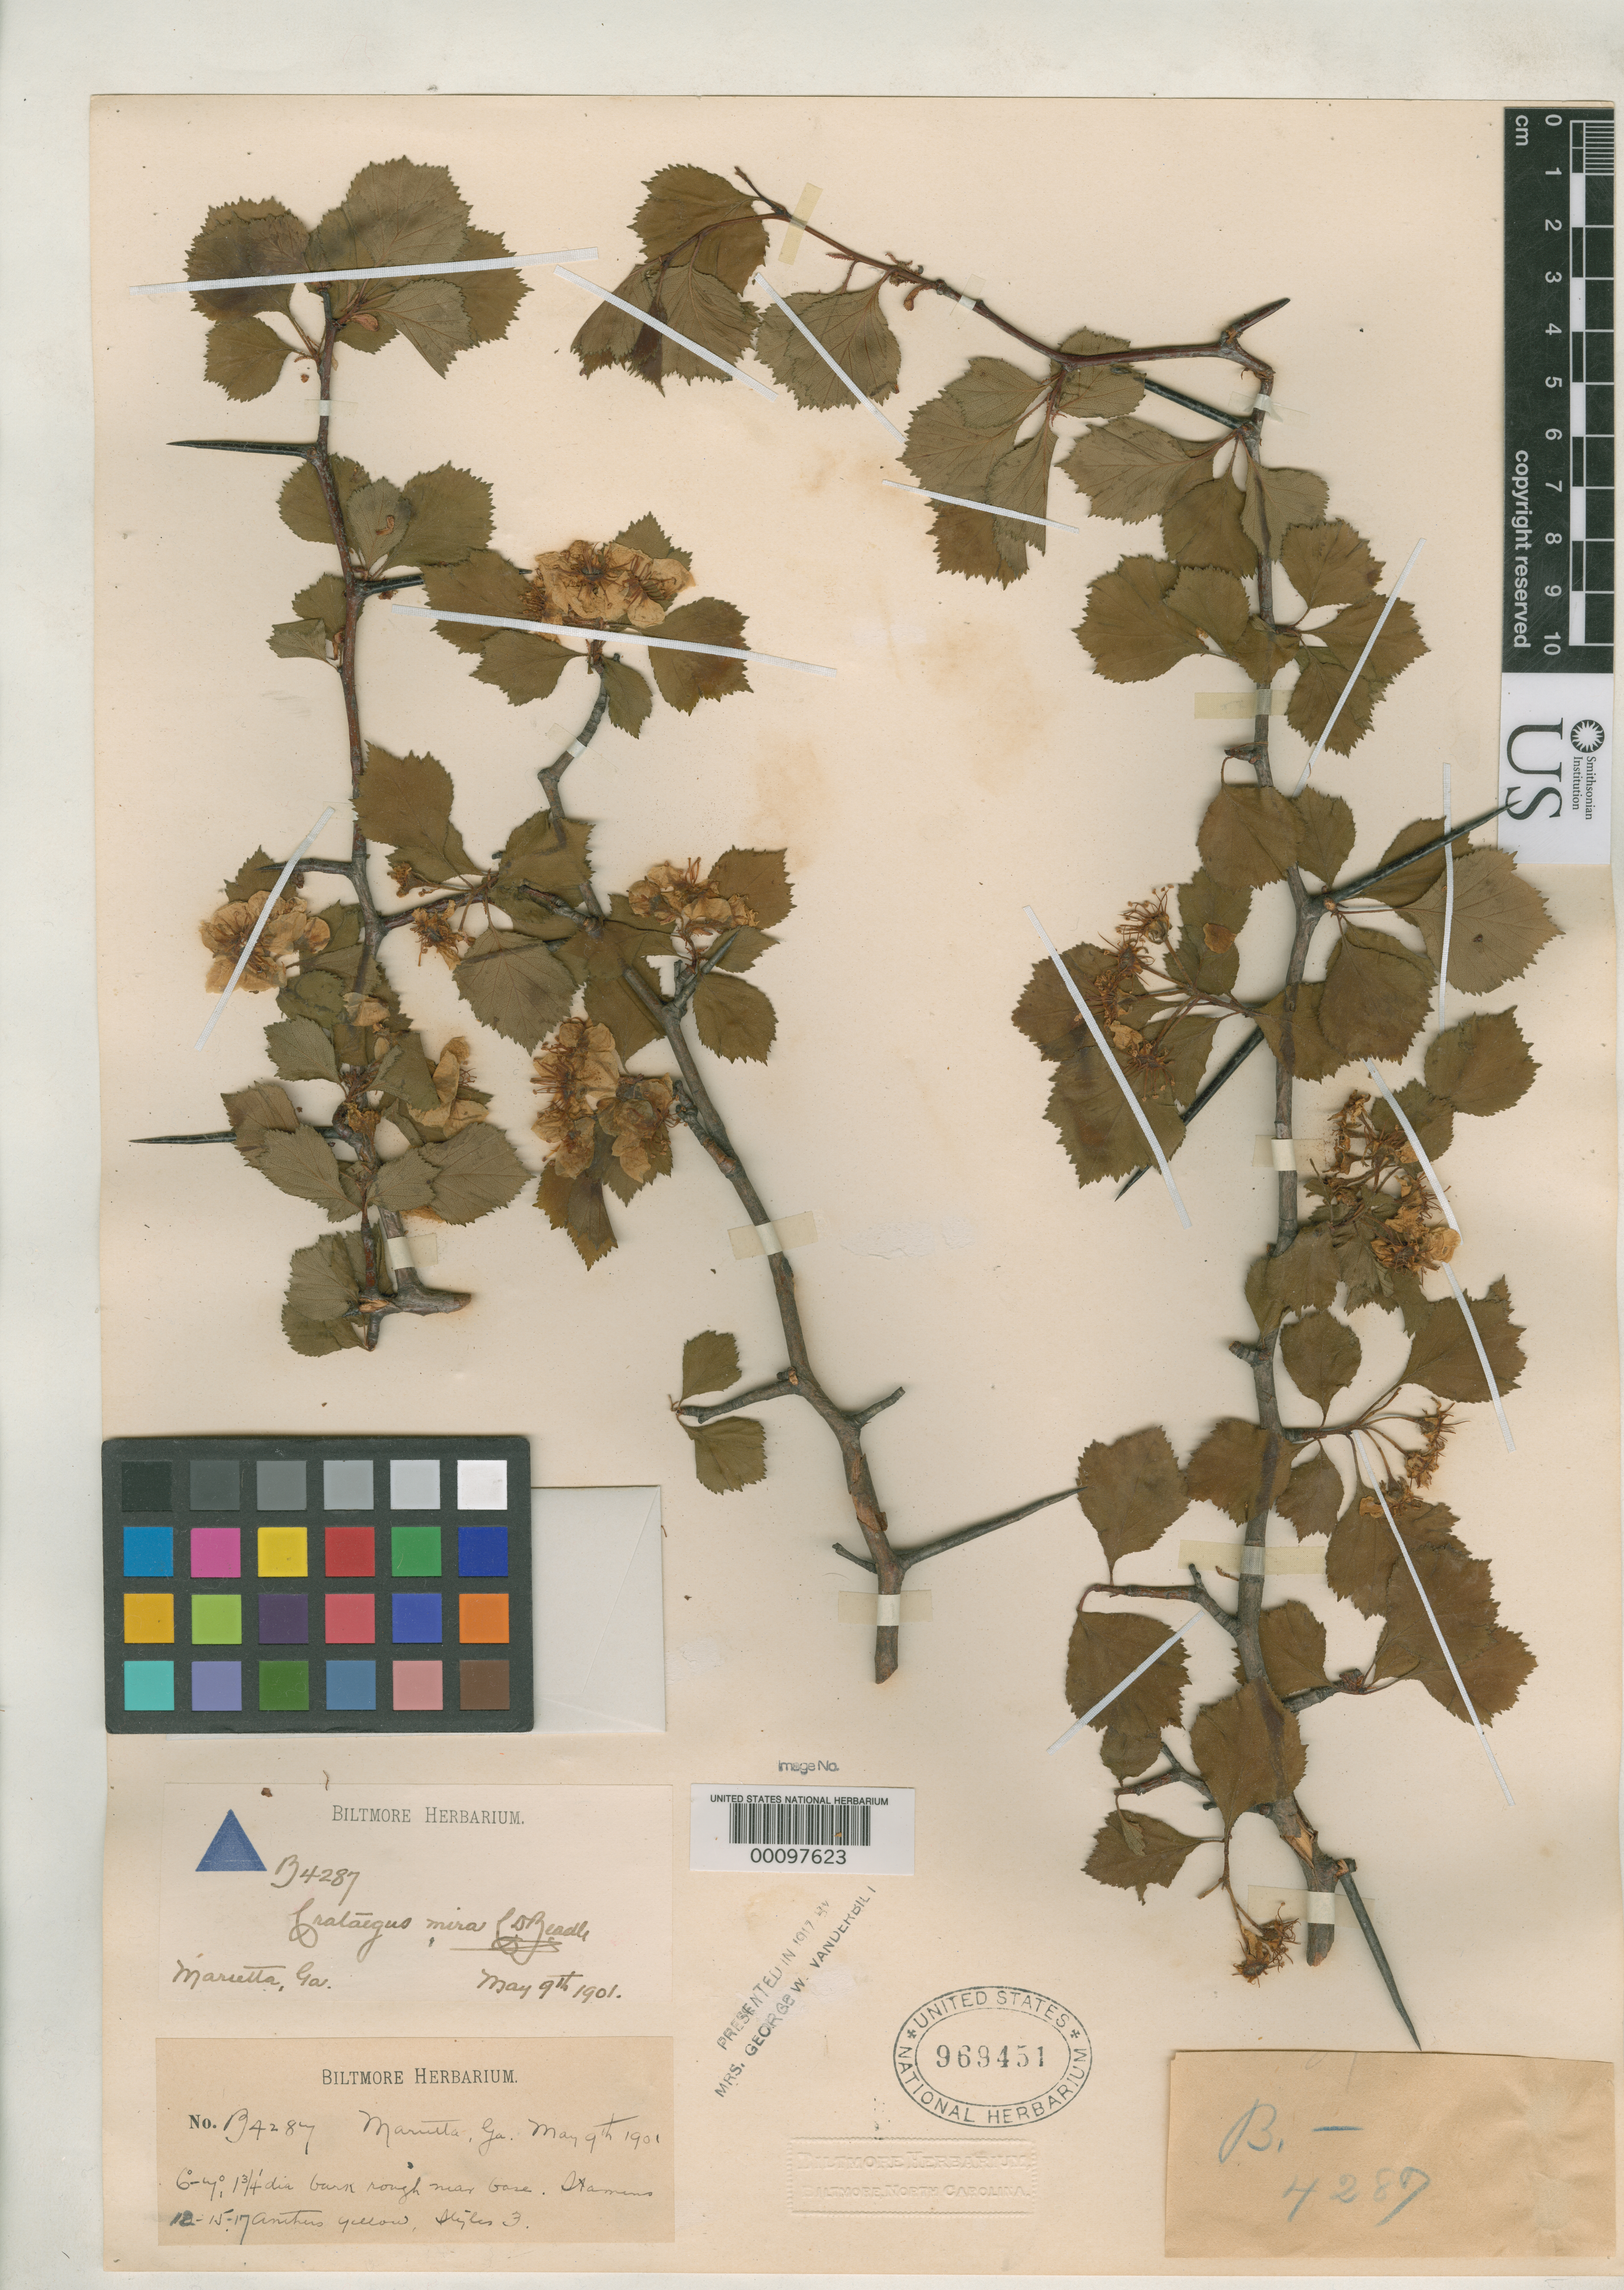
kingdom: Plantae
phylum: Tracheophyta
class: Magnoliopsida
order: Rosales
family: Rosaceae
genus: Crataegus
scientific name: Crataegus mira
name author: Beadle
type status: Syntype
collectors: ex herb. Biltmore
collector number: B 4287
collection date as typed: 11 Sep 1901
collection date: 1901-09-11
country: United States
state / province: Georgia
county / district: Cobb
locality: Marietta.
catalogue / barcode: US 969451